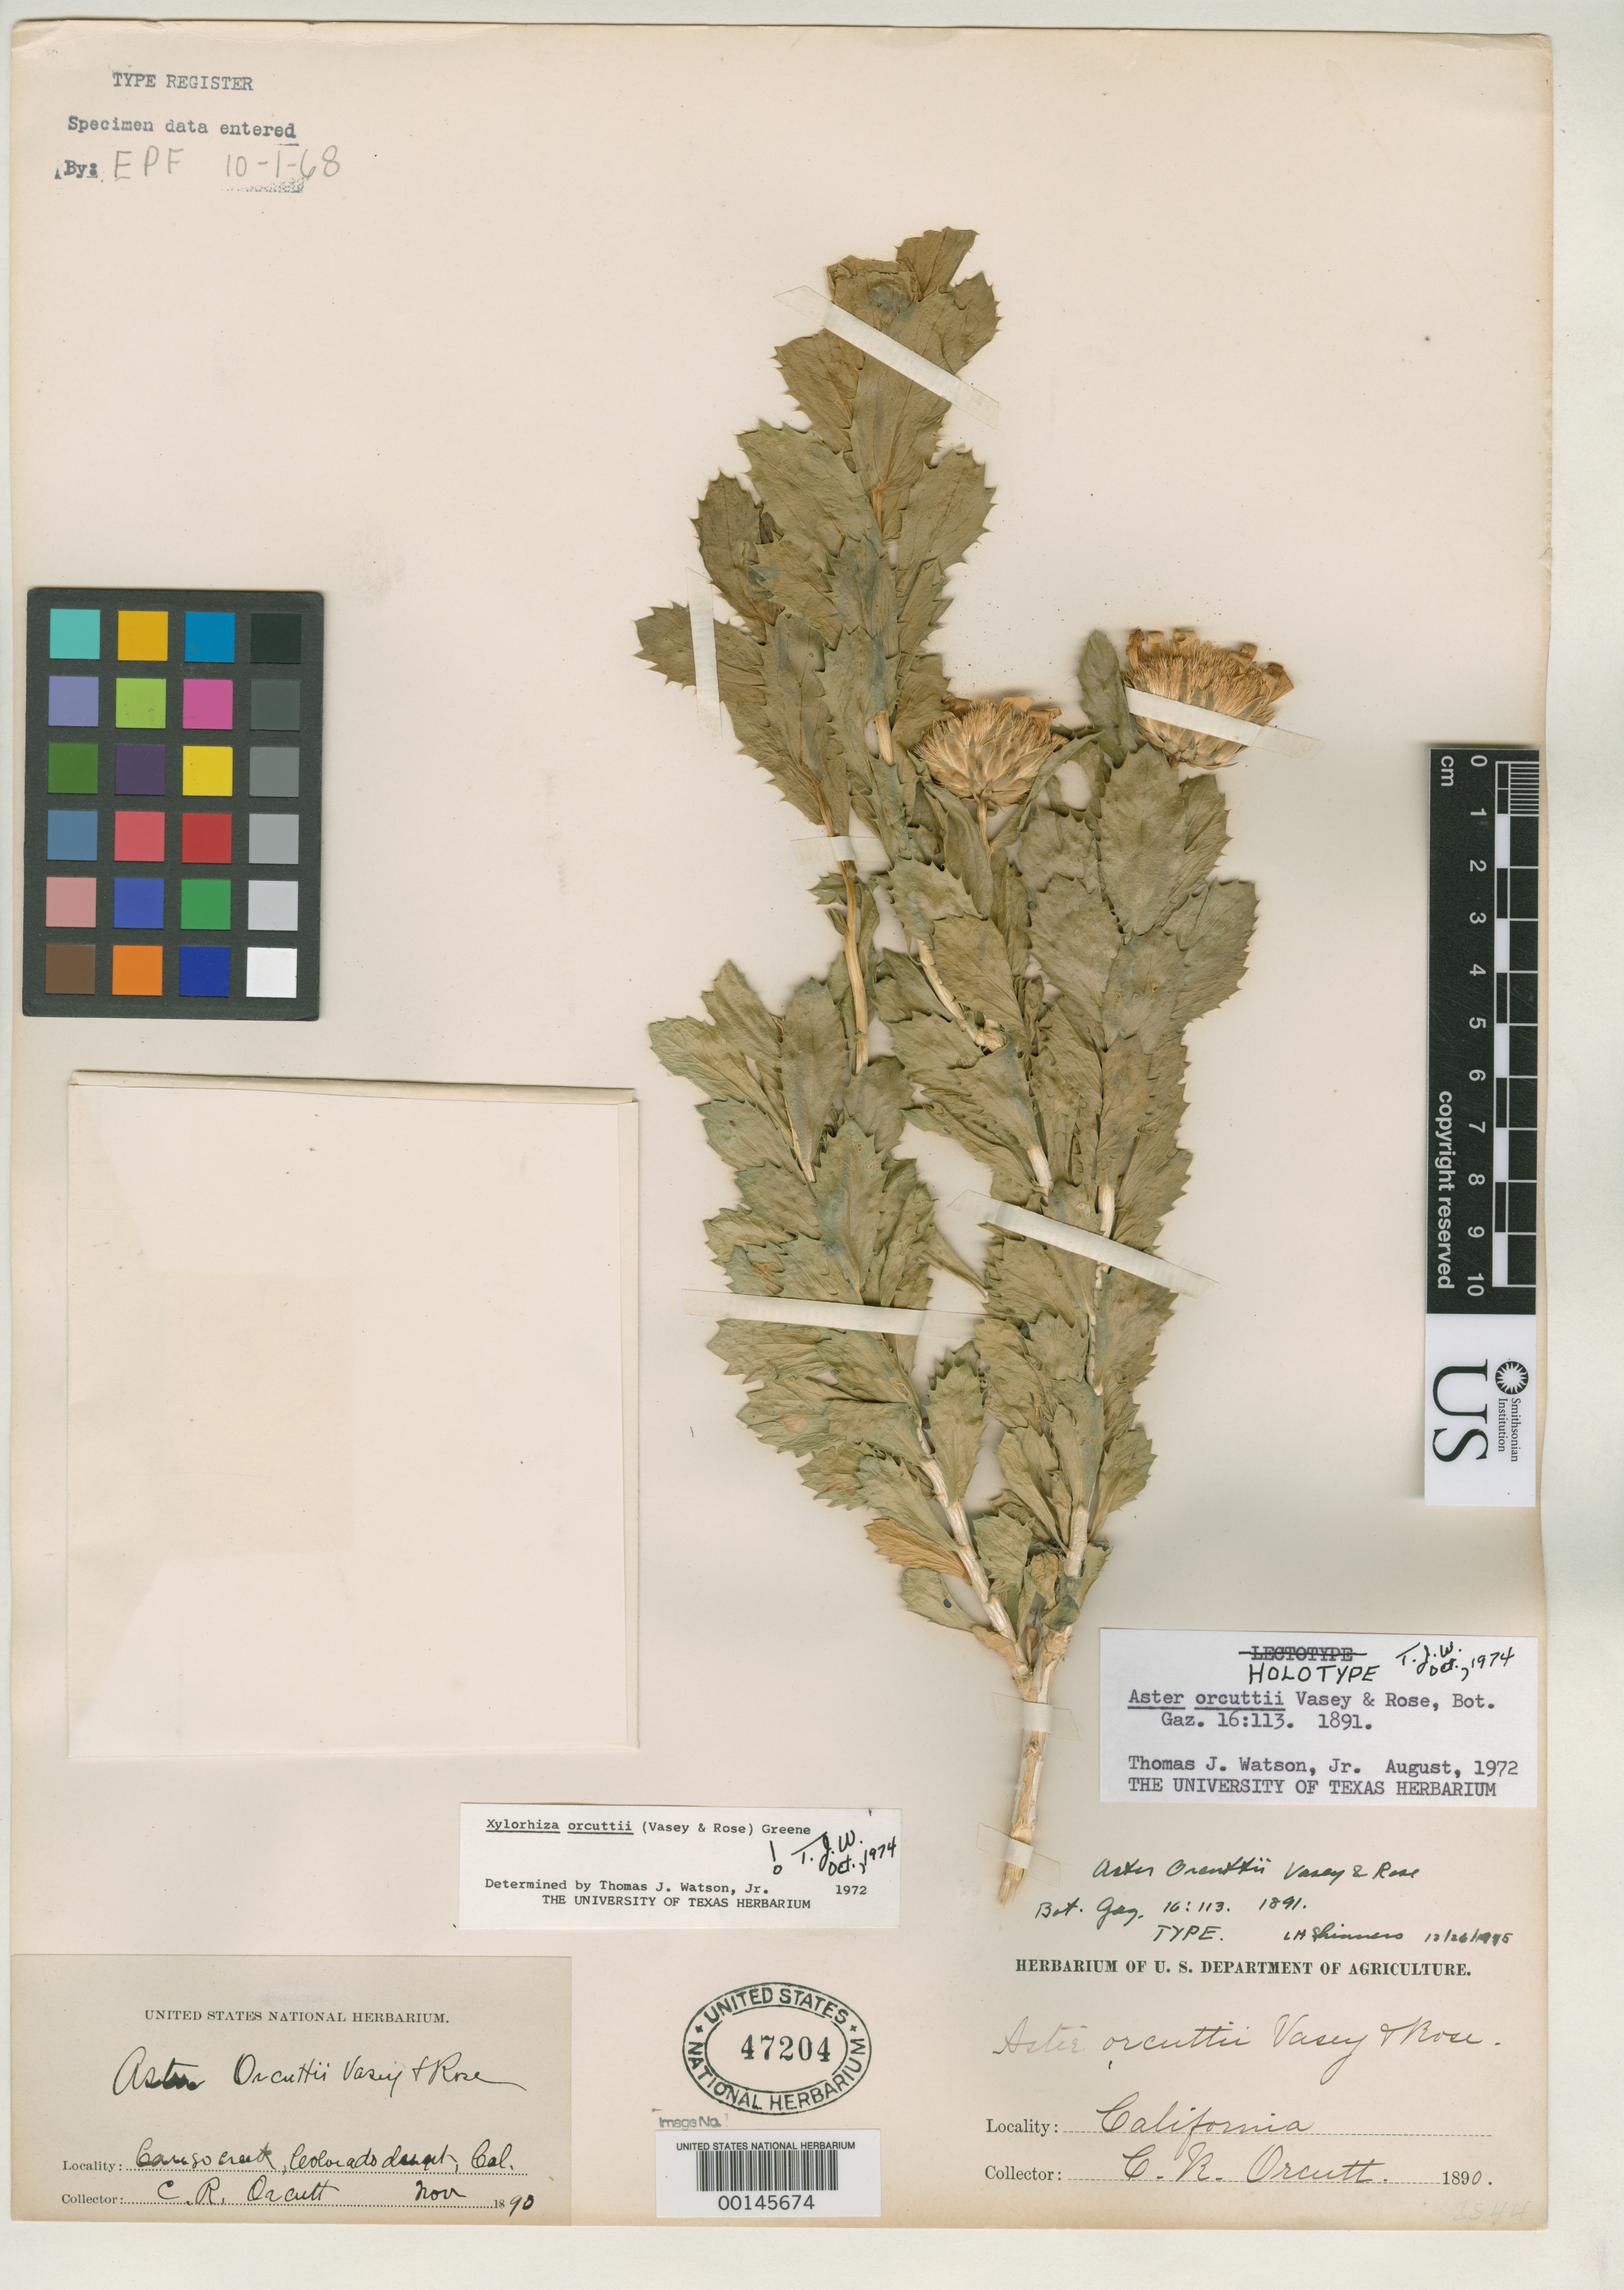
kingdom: Plantae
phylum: Tracheophyta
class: Magnoliopsida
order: Asterales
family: Asteraceae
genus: Aster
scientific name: Aster orcuttii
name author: Vasey & Rose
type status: Type Collection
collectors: C. R. Orcutt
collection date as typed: Nov 1890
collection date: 1890-11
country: United States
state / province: California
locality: Cariso Creek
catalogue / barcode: US 47204